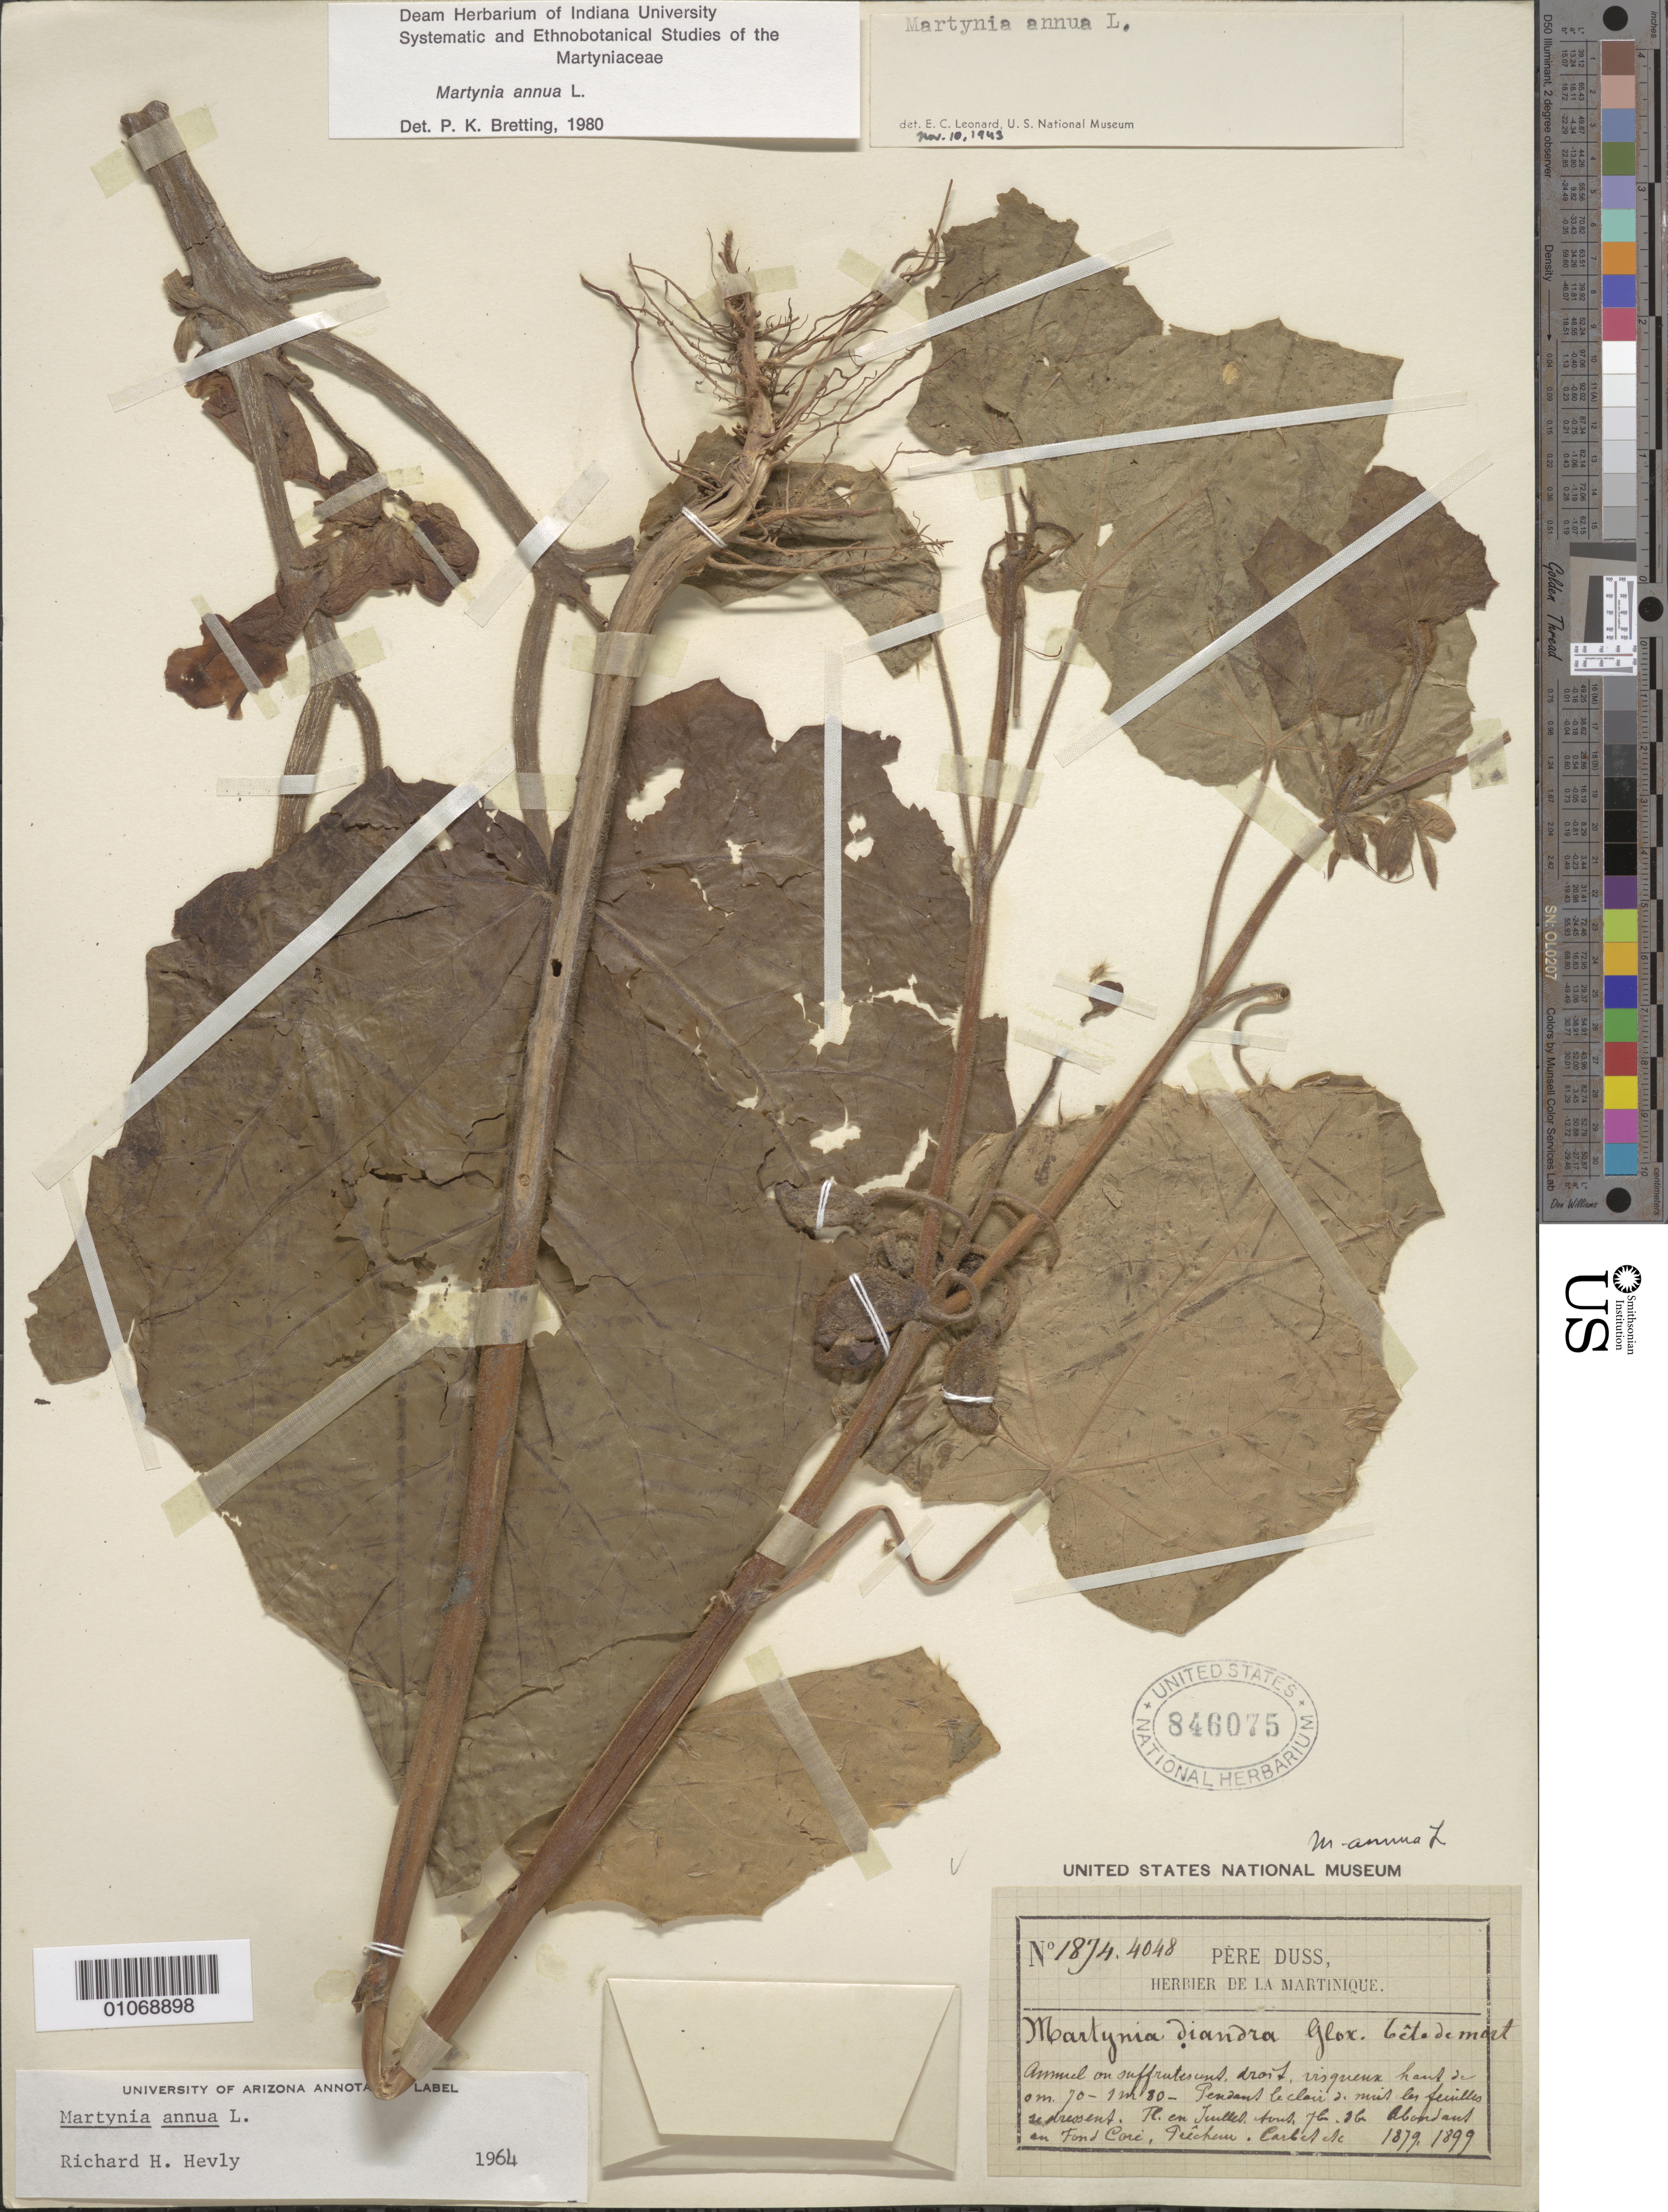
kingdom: Plantae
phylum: Tracheophyta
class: Magnoliopsida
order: Lamiales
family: Martyniaceae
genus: Martynia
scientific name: Martynia annua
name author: L.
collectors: Père Duss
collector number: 1874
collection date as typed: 01 Jan 1879 to 31 Dec 1879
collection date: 1879-01-01/1879-12-31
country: Martinique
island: Martinique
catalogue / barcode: US 846075